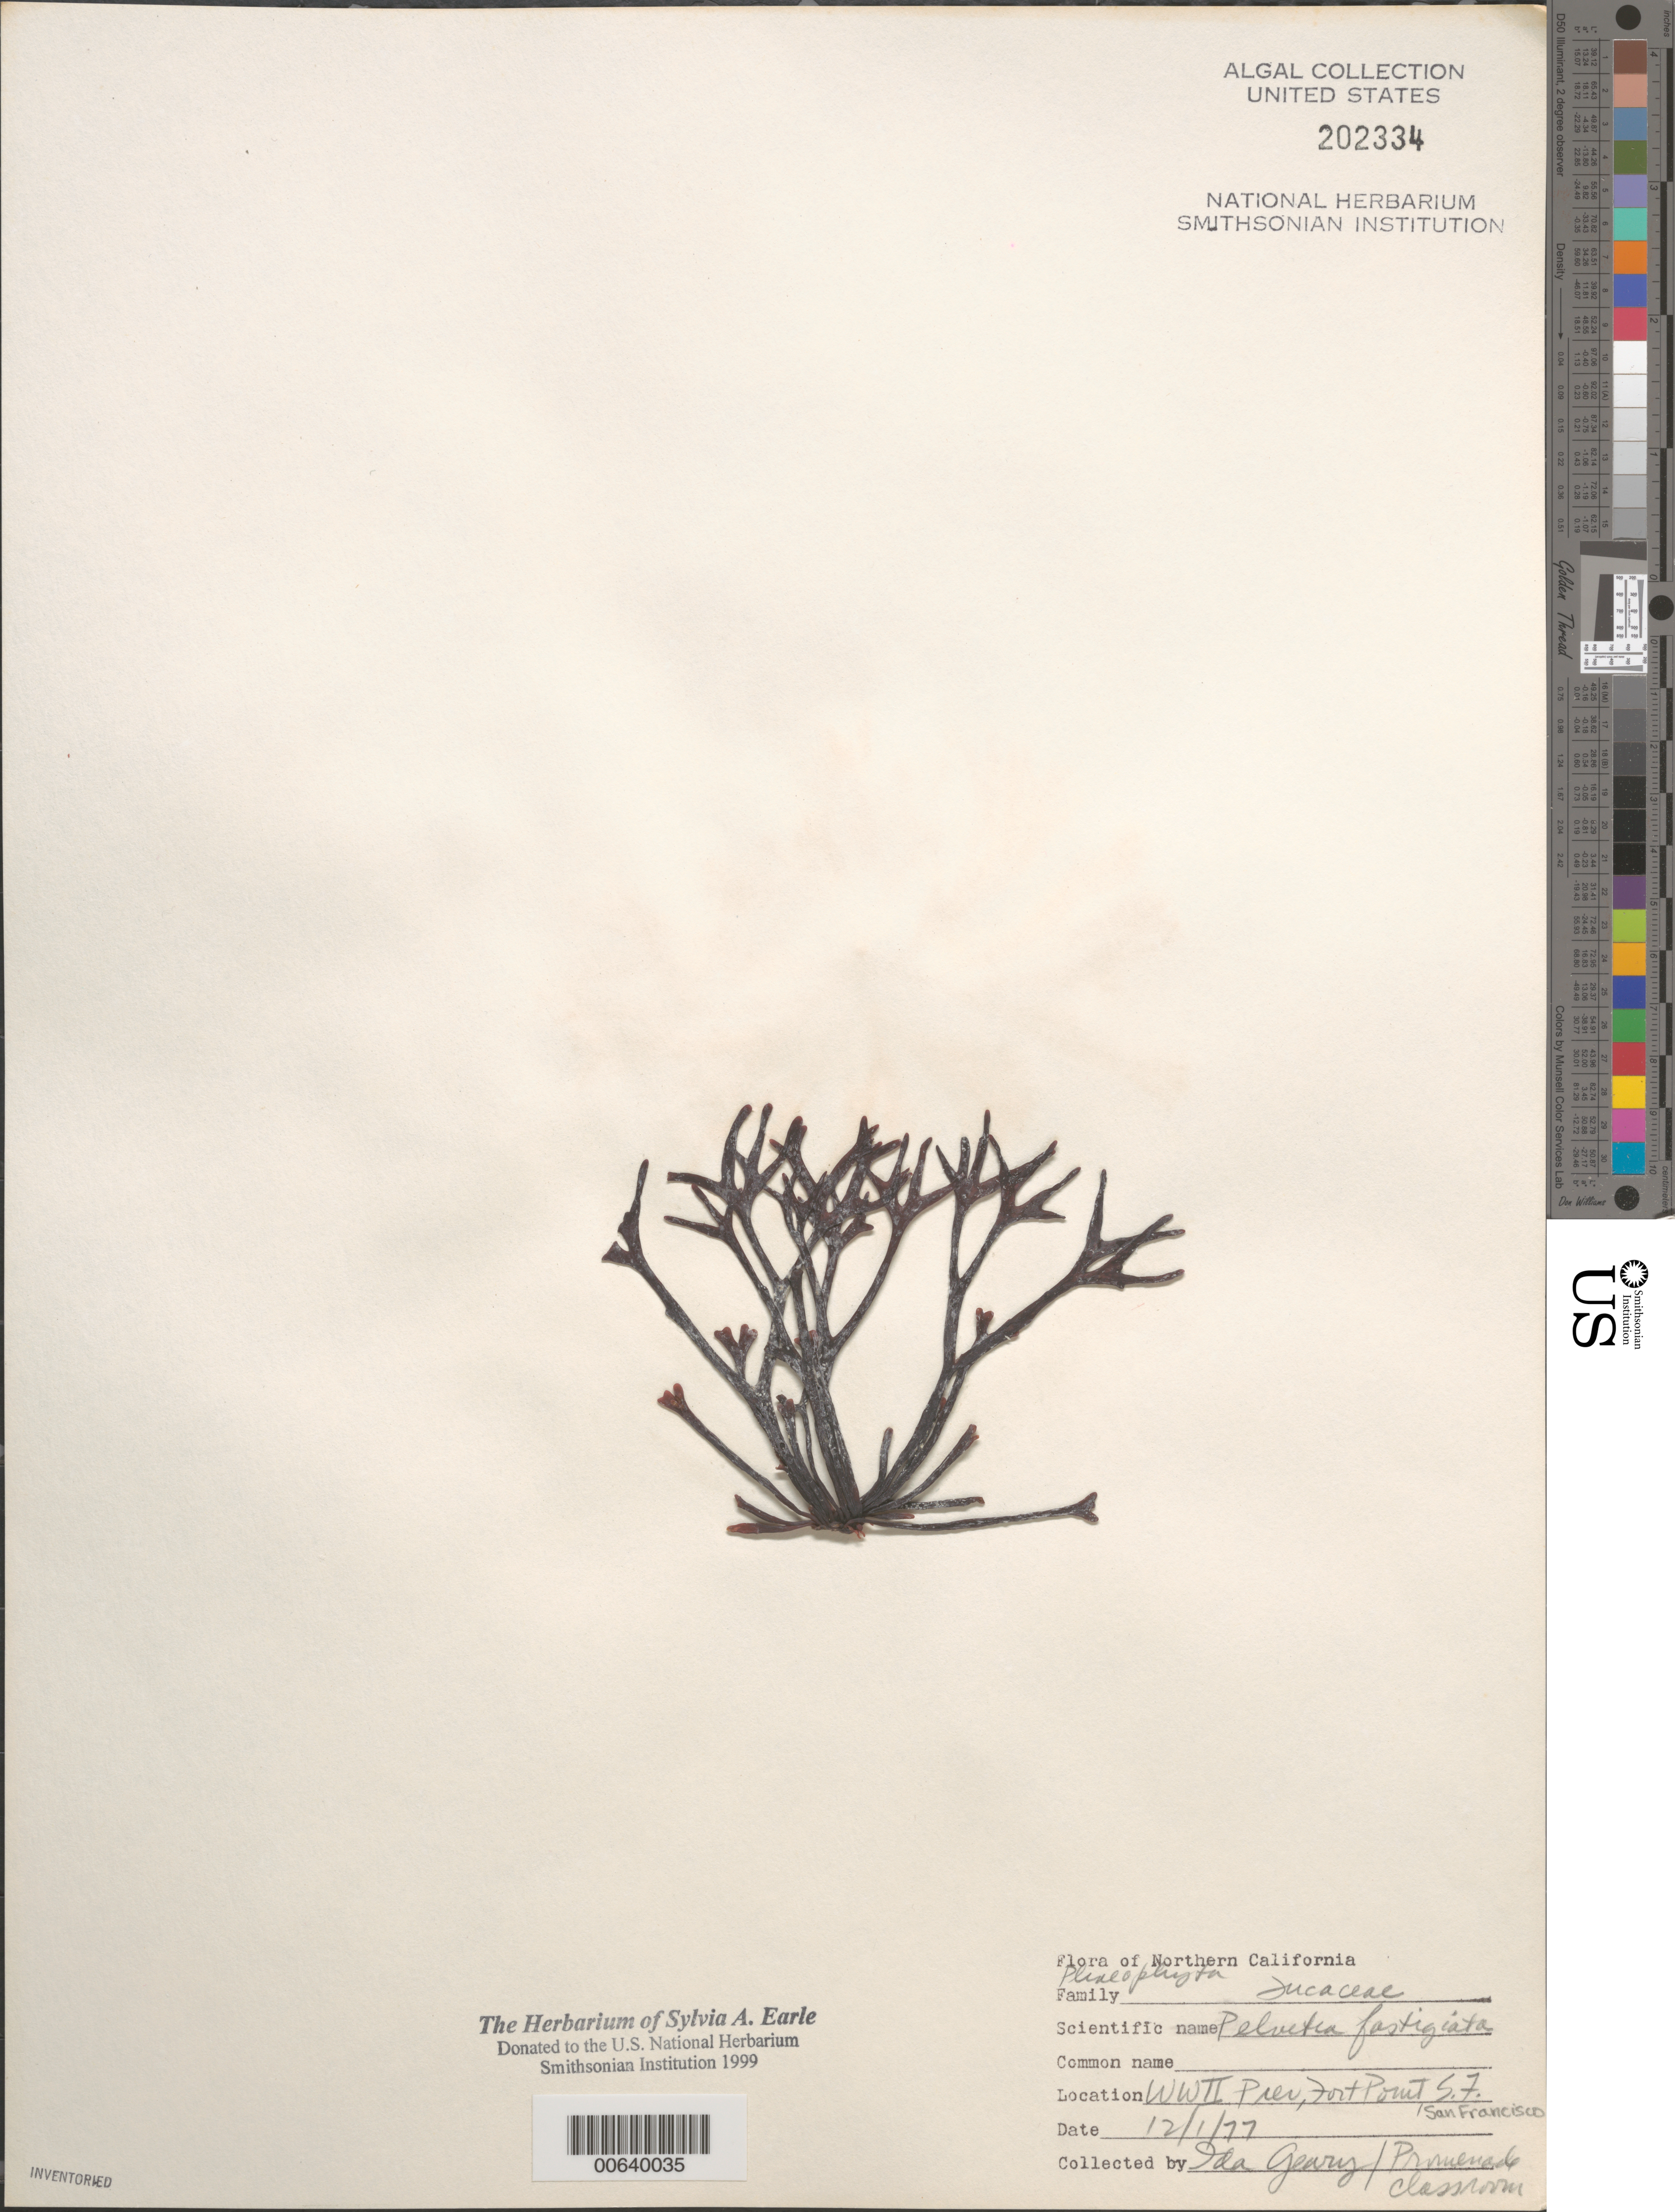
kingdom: Chromista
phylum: Ochrophyta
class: Phaeophyceae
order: Fucales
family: Fucaceae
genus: Silvetia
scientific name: Silvetia compressa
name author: (J. Agardh) E.A. Serrão et al.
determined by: Algae name updating Project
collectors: I. Geary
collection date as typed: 01 Dec 1977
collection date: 1977-12-01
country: United States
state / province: California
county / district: San Francisco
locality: San Francisco, Fort Point, World War II Pier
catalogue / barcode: US 202334